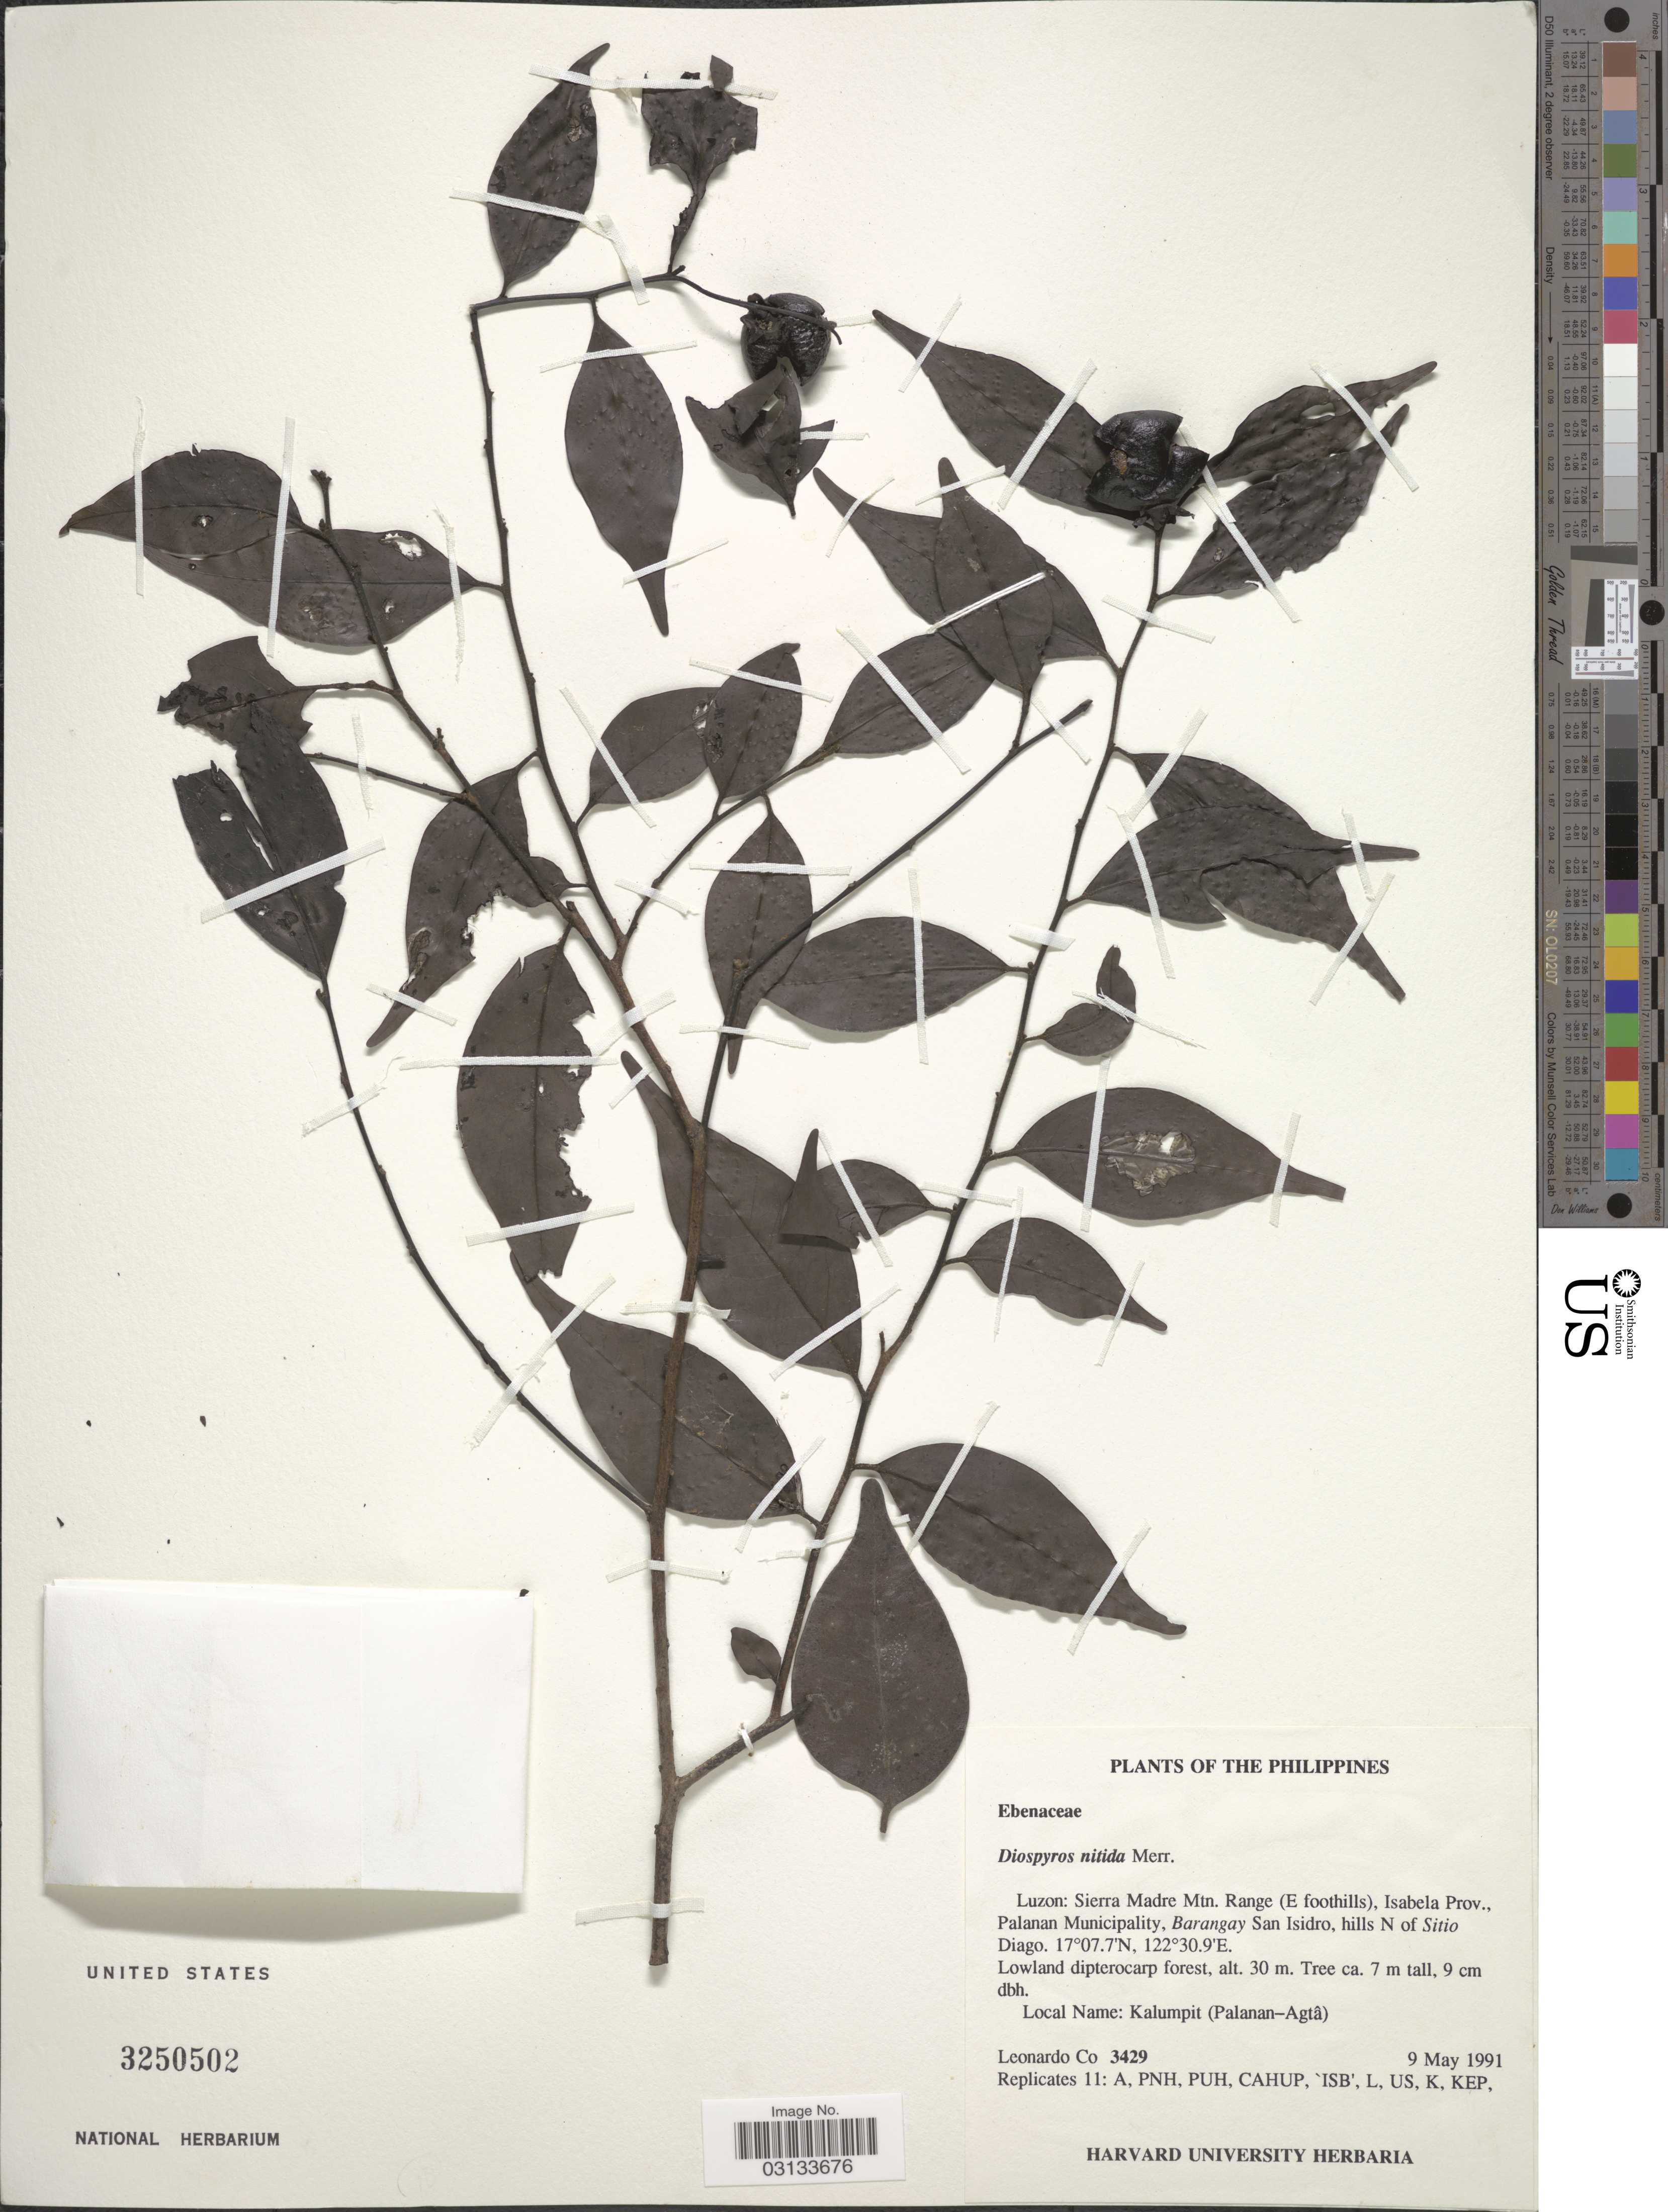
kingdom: Plantae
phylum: Tracheophyta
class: Magnoliopsida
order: Ericales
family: Ebenaceae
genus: Diospyros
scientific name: Diospyros nitida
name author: Merr.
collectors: L. Co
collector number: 3429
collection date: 1991-05-09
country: Philippines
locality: Luzon: Sierra Madre Mtn. Range (E foothills), Isabela Prov., Palanan Municipality, Barangay San Isidro, hills N of Sitio Diago.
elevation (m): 30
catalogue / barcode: US 3250502